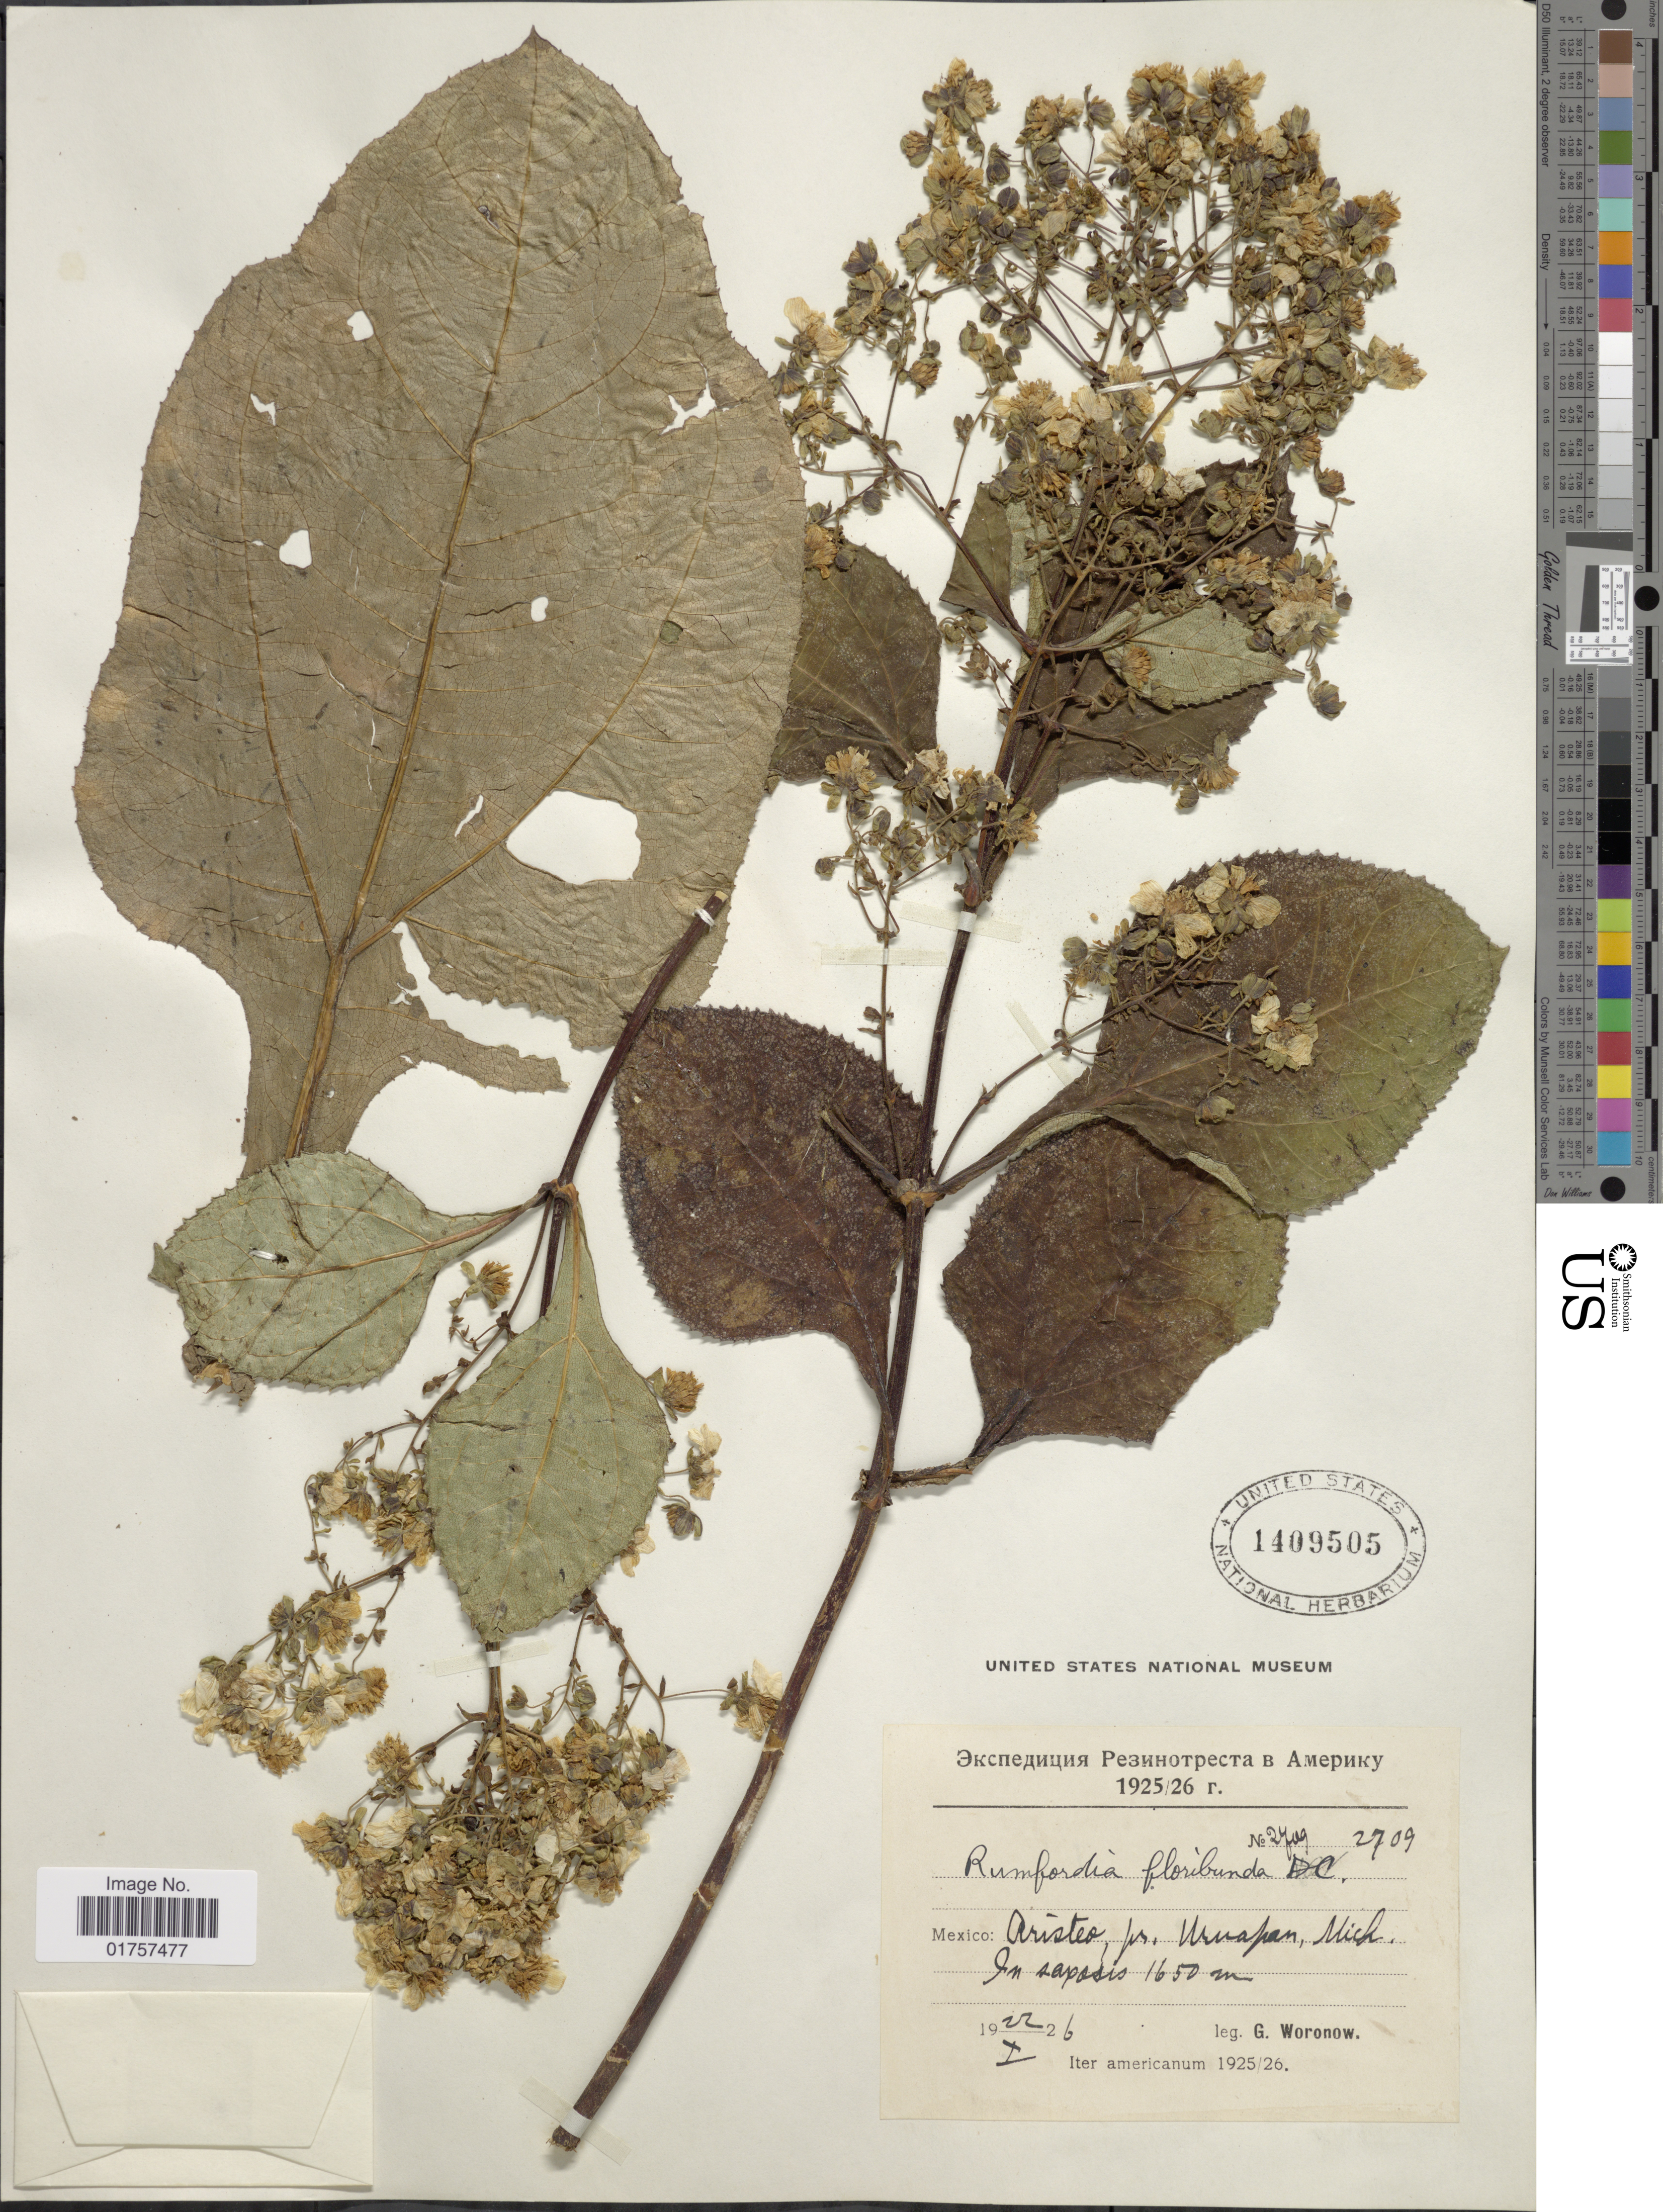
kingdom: Plantae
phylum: Tracheophyta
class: Magnoliopsida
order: Asterales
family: Asteraceae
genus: Rumfordia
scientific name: Rumfordia floribunda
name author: DC.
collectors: G. Woronow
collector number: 2709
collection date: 1926-10-22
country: Mexico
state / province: Michoacán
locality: Aristeo, pr. Uruapan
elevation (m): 1650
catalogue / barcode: US 1409505